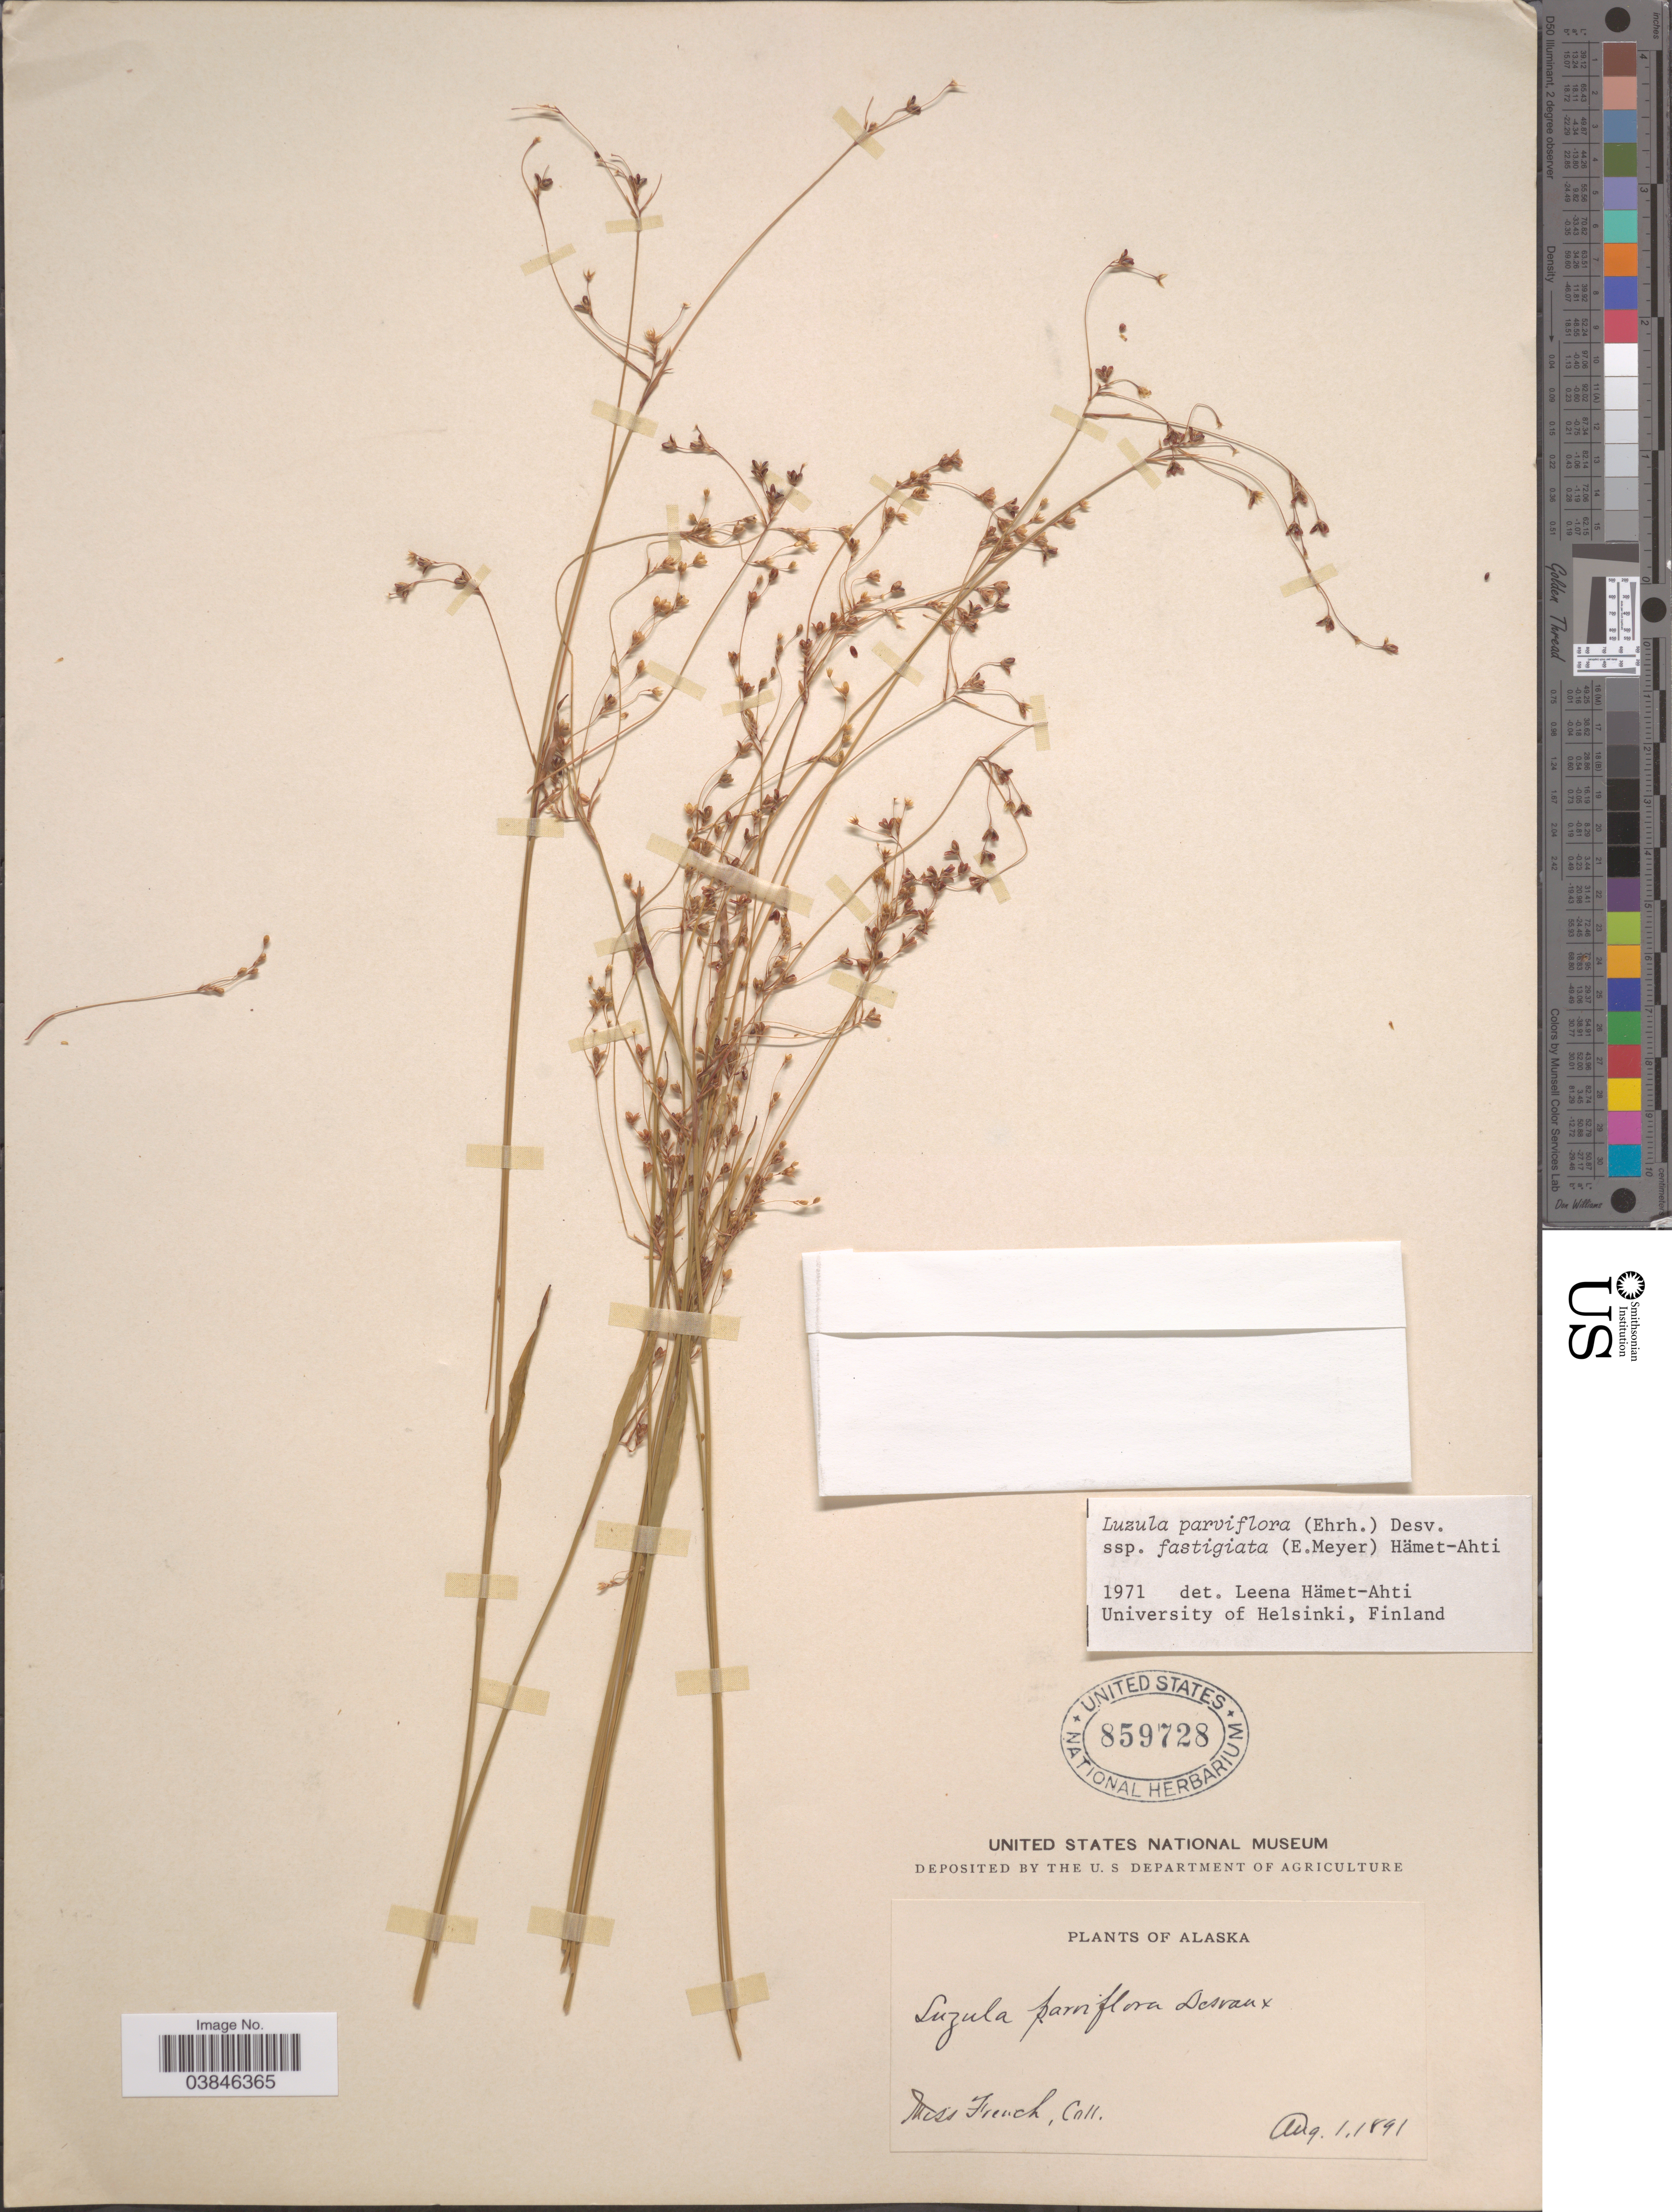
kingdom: Plantae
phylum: Tracheophyta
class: Liliopsida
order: Poales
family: Juncaceae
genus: Luzula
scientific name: Luzula parviflora subsp. fastigiata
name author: Buchenau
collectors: Miss French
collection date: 1891-08-01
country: United States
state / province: Alaska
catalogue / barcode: US 859728